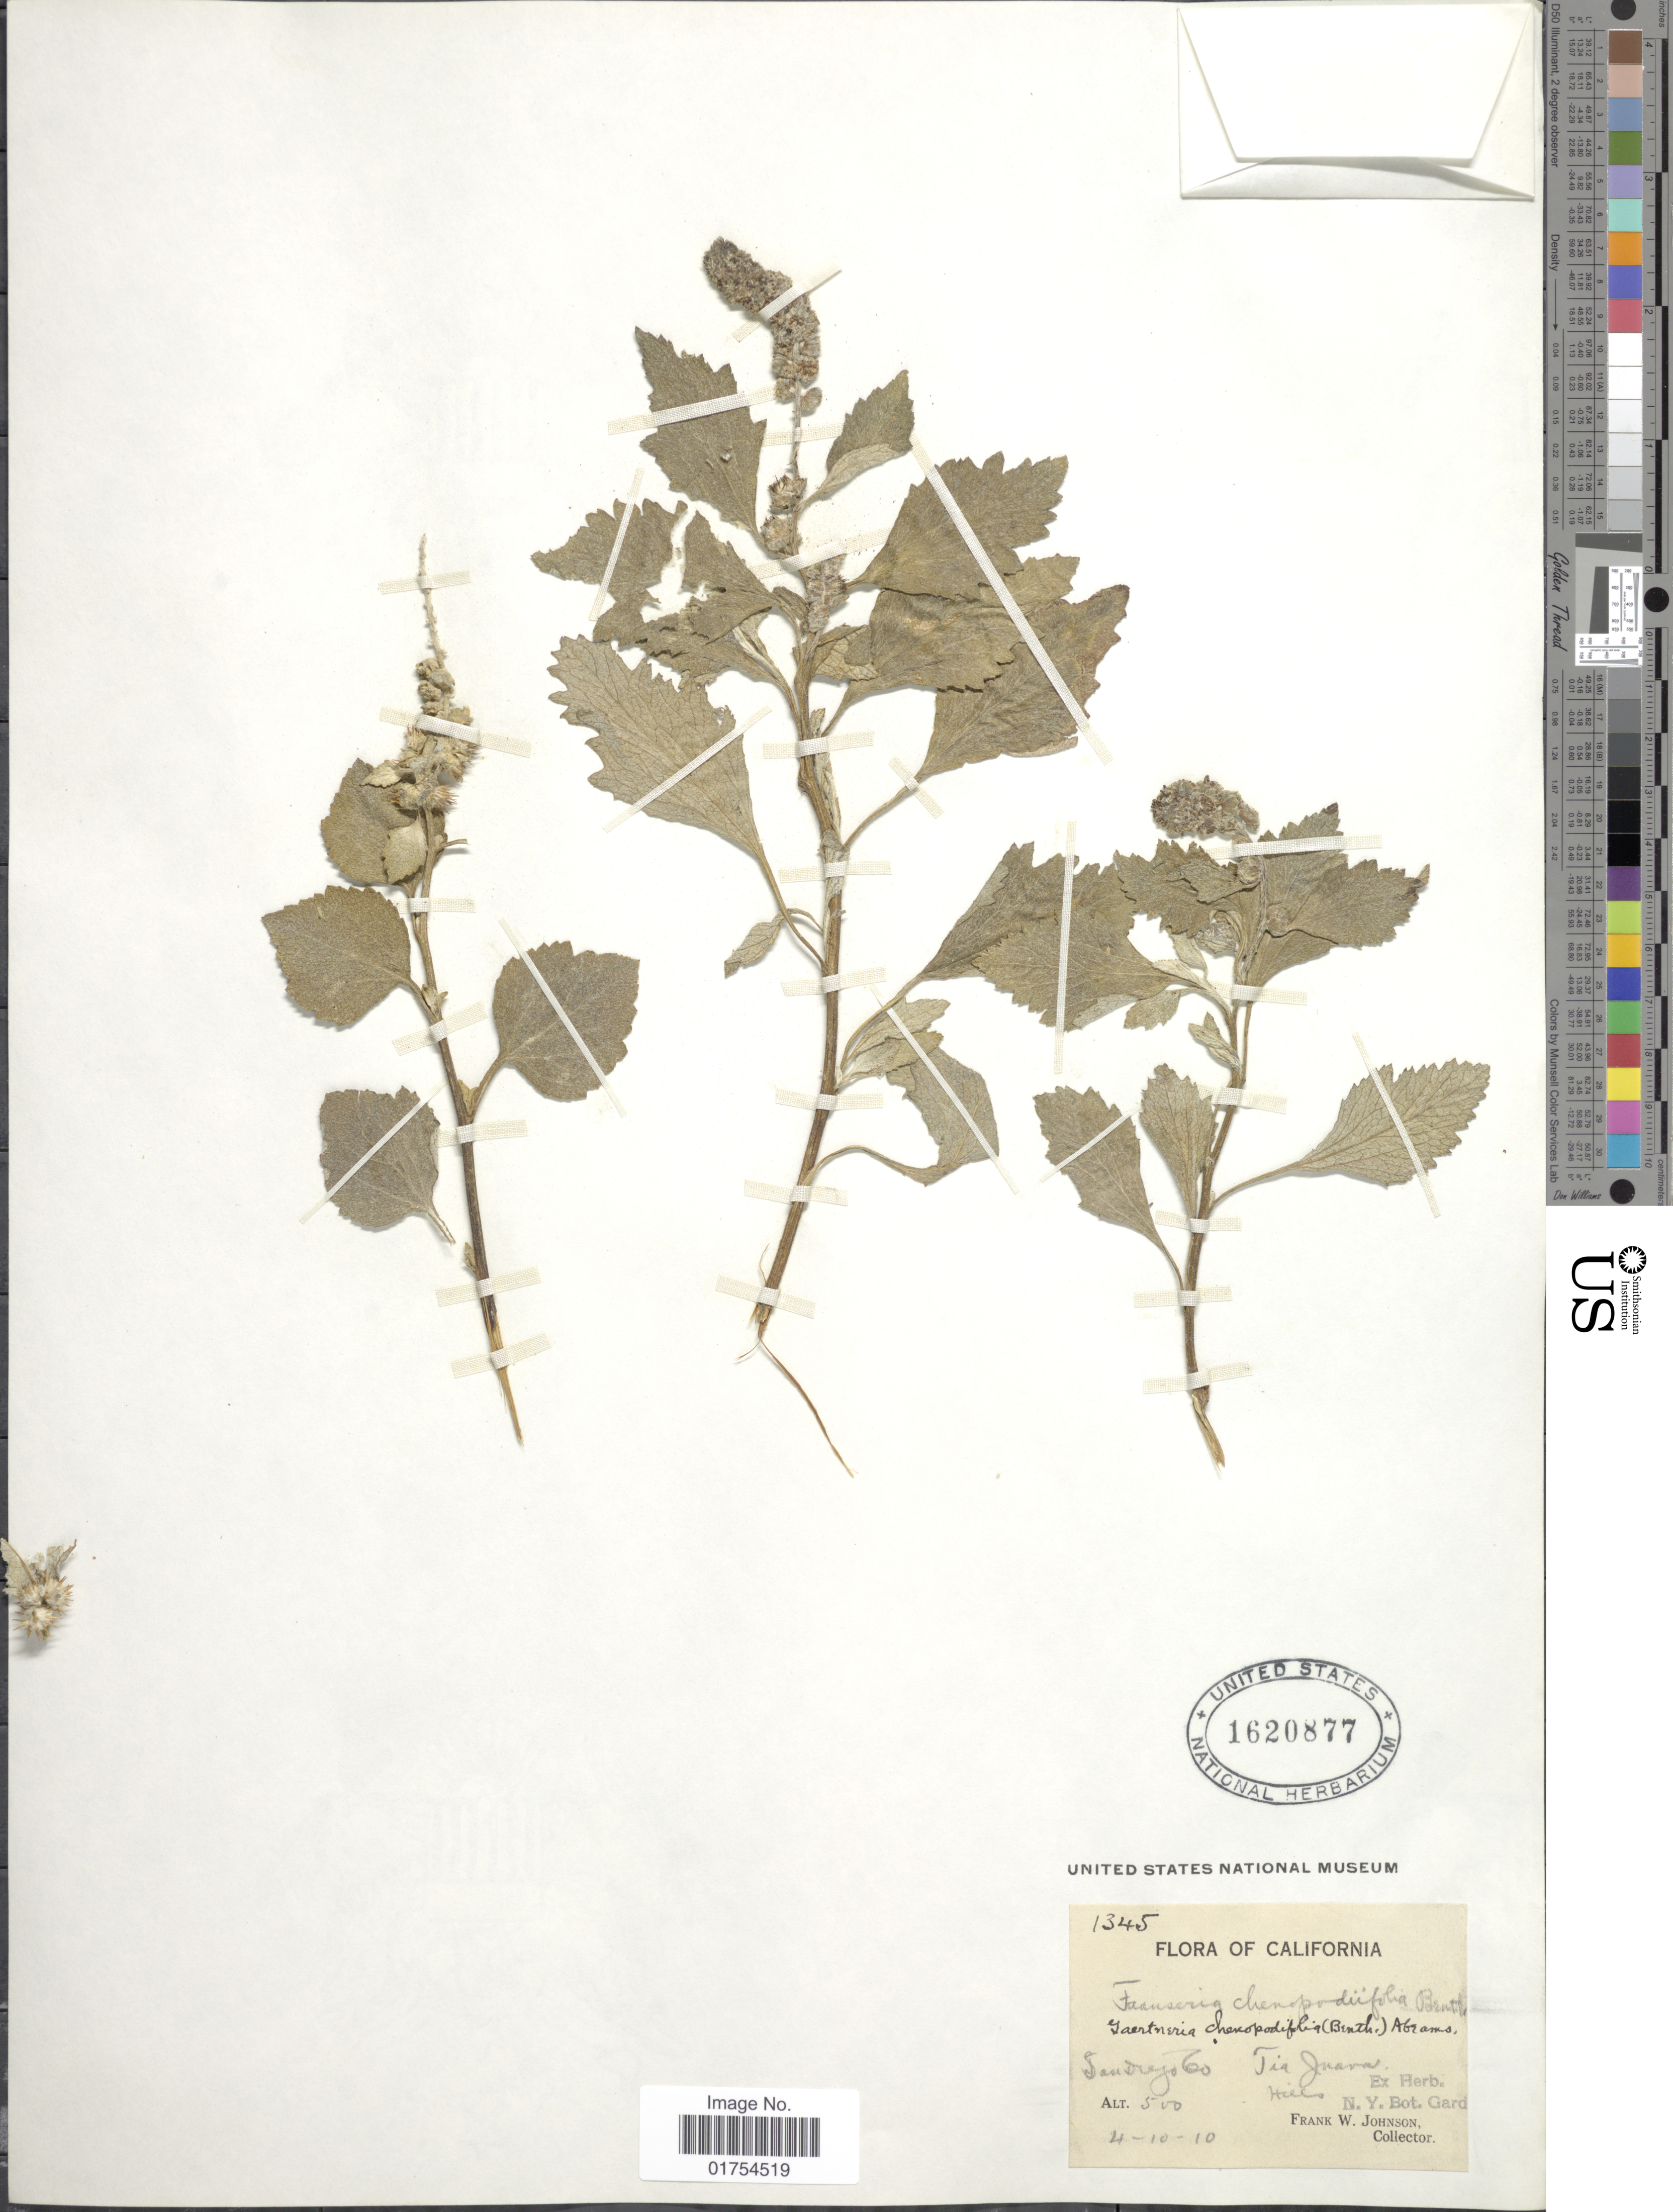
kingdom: Plantae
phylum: Tracheophyta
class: Magnoliopsida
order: Asterales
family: Asteraceae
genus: Franseria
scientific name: Franseria chenopodiifolia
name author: Benth.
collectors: F. W. Johnson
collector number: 1345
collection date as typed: Transcribed d/m/y: 10/4/10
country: United States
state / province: California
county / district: San Diego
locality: San Diego Co. Tia Juana Hills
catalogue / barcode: US 1620877